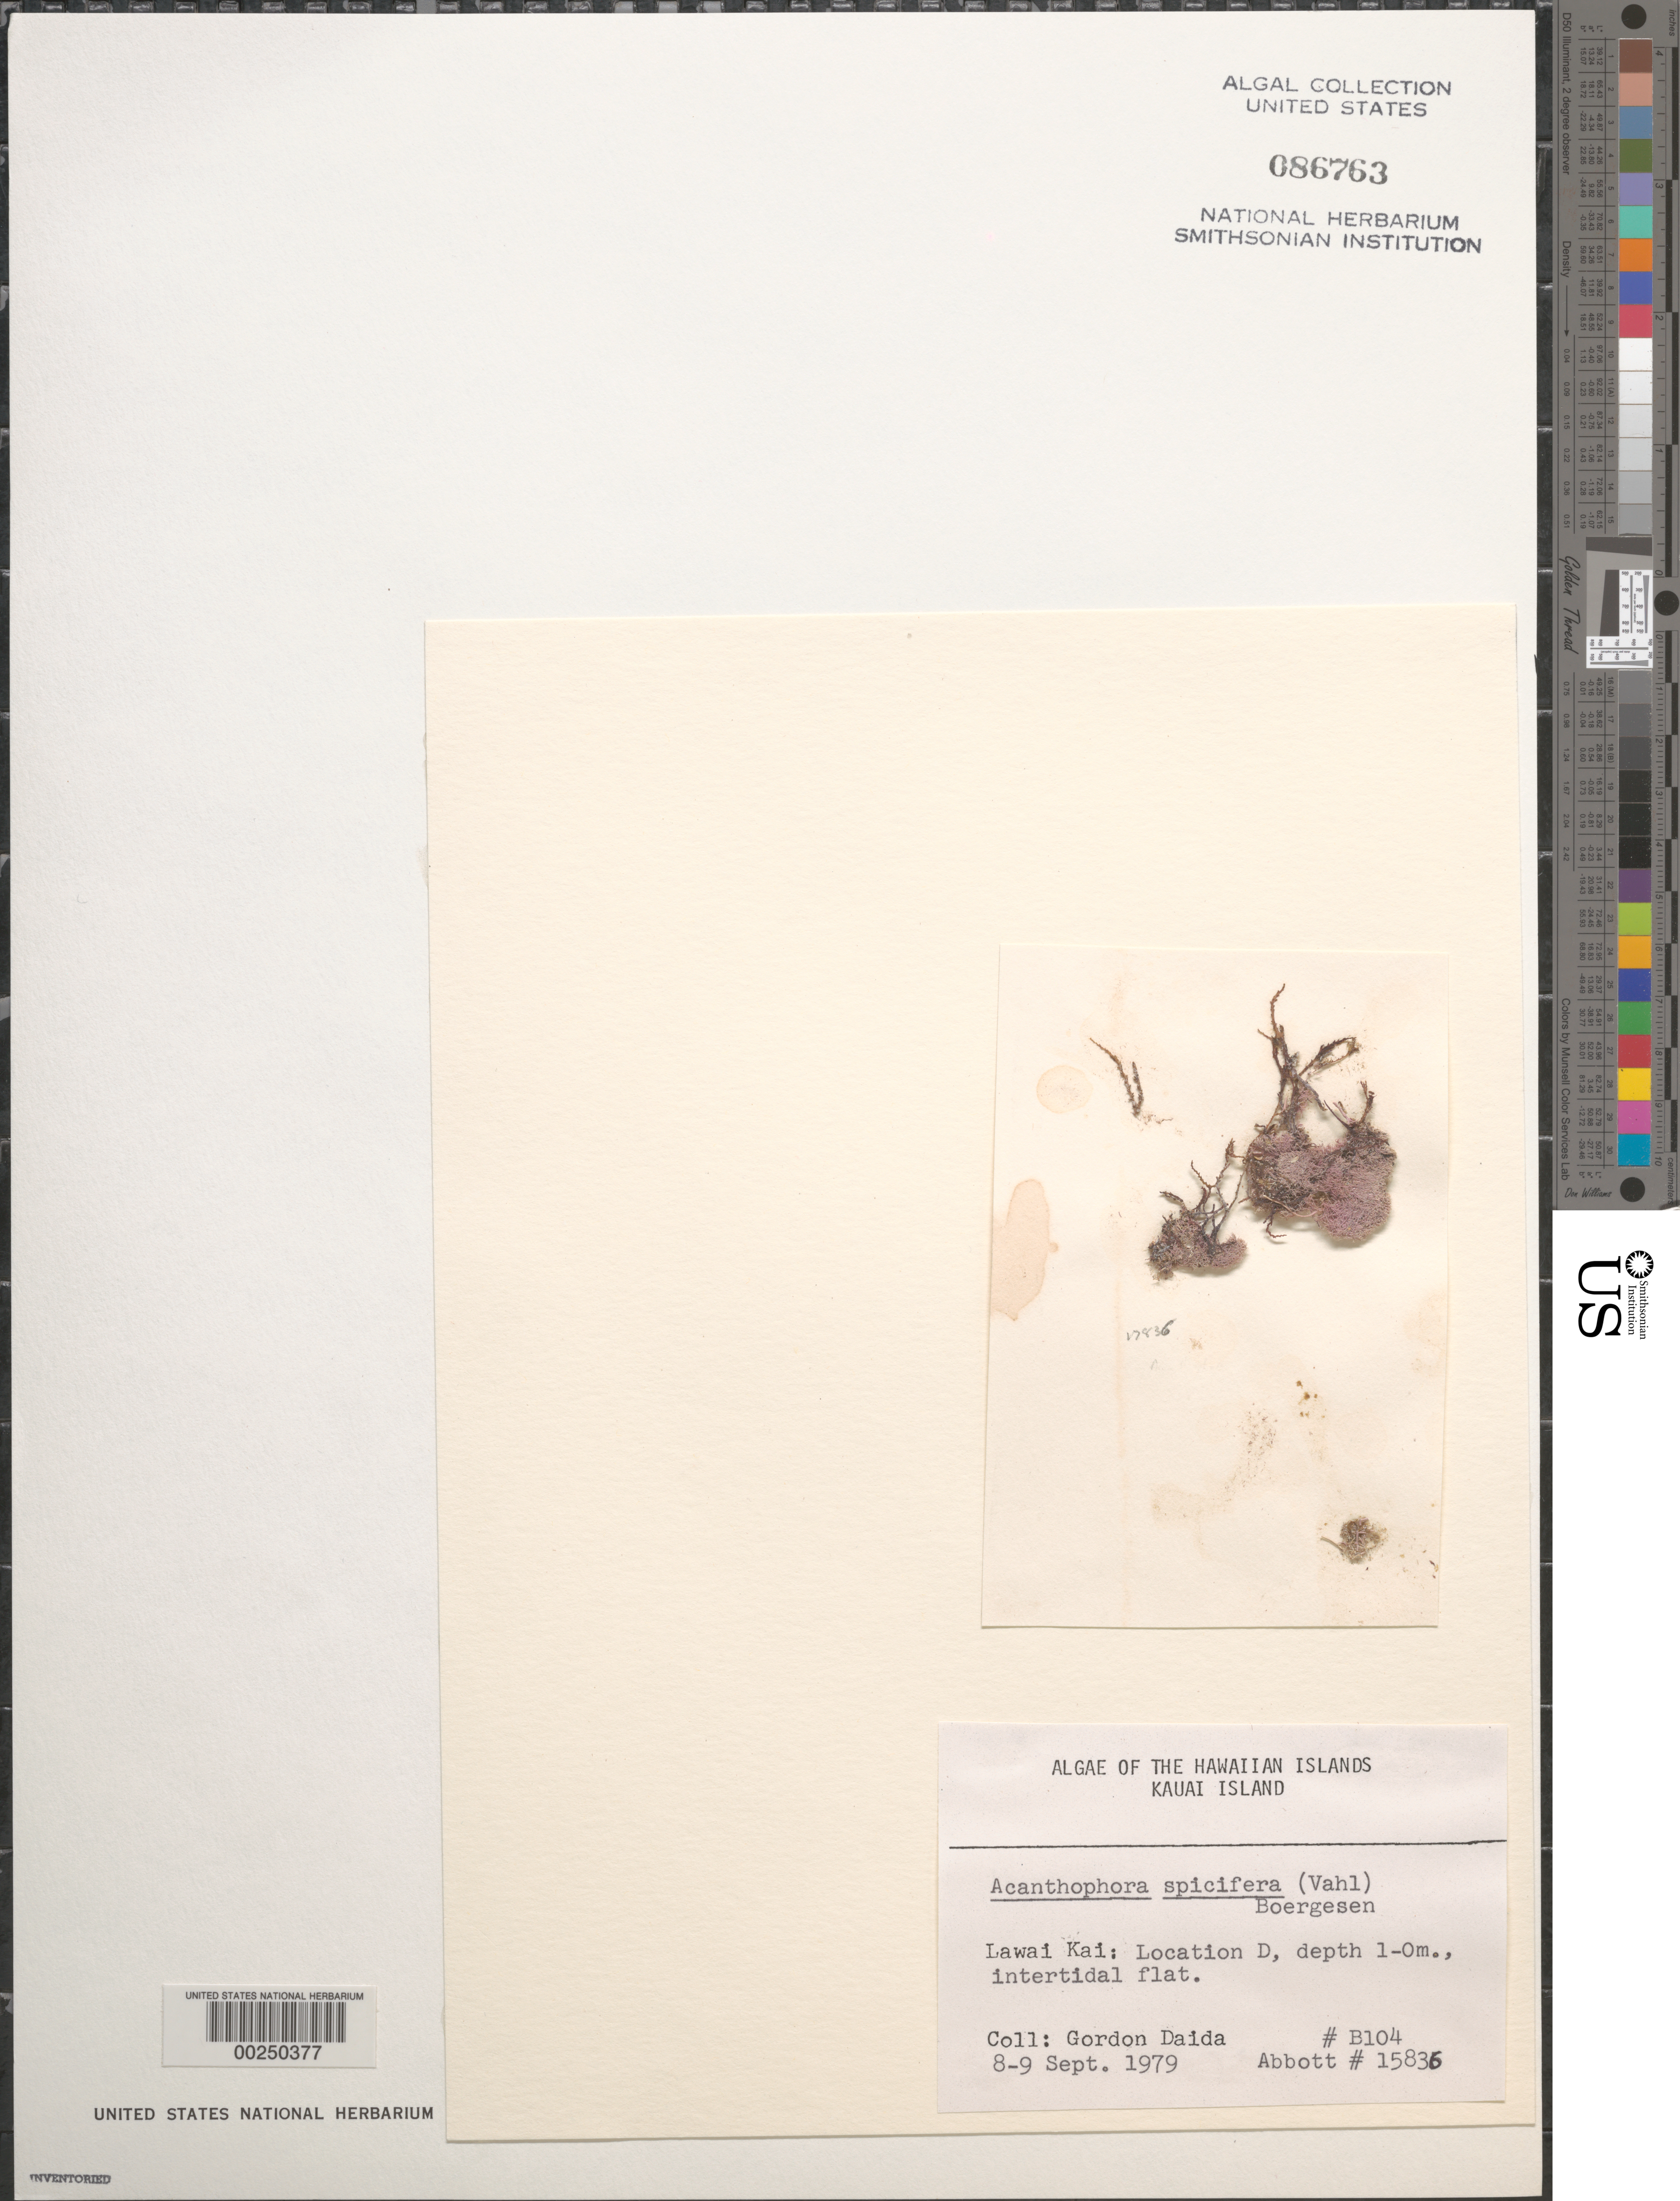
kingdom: Plantae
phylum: Rhodophyta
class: Florideophyceae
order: Ceramiales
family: Rhodomelaceae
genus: Acanthophora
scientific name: Acanthophora spicifera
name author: (Vahl) Børgesen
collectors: G. Daida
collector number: B104 & IAA 15836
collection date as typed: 08 Sep 1979 to 09 Sep 1979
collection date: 1979-09-08/1979-09-09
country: United States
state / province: Hawaii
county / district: Kaui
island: Kaua'i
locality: Lawai Kai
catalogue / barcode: US 86763